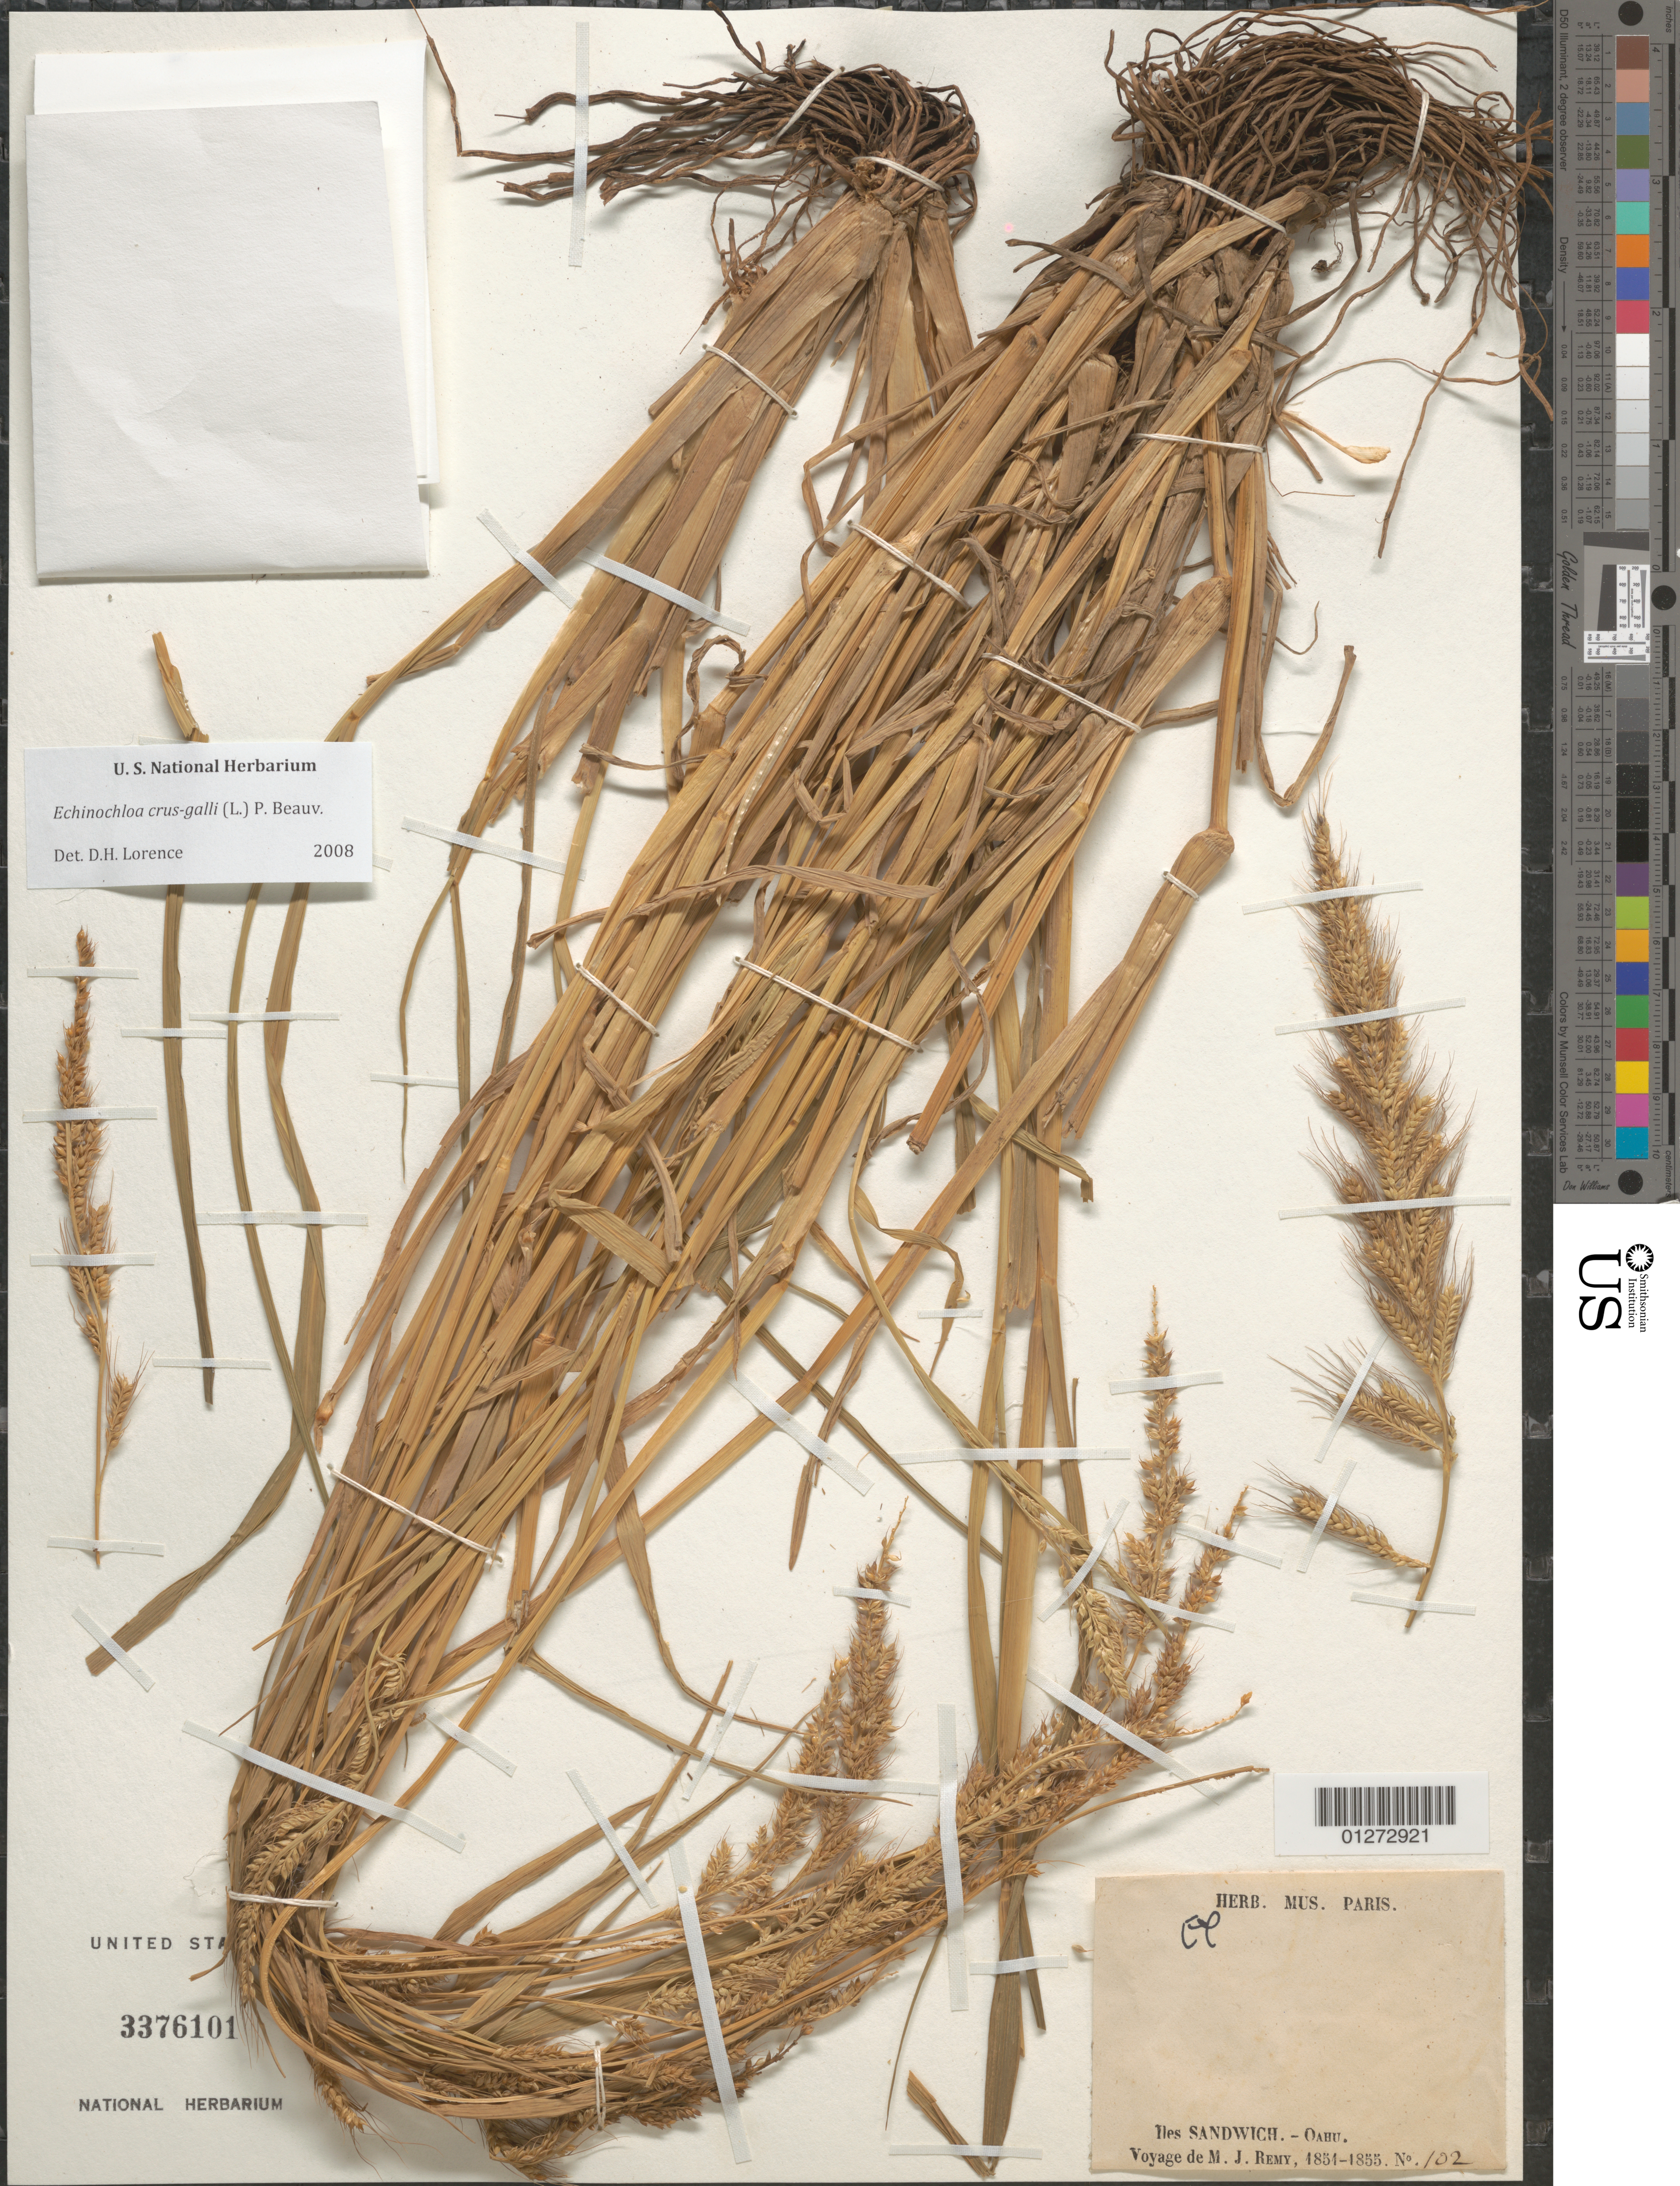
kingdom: Plantae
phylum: Tracheophyta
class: Liliopsida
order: Poales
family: Poaceae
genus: Echinochloa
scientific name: Echinochloa crus-galli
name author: (L.) P. Beauv.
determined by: Lorence, David H., (PTBG), National Tropical Botanical Garden (UNITED STATES)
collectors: M. J. Remy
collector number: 102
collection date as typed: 1851 to -- -- 1855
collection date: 1851/1855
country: United States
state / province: Hawaii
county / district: Honolulu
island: Oahu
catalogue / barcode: US 3376101